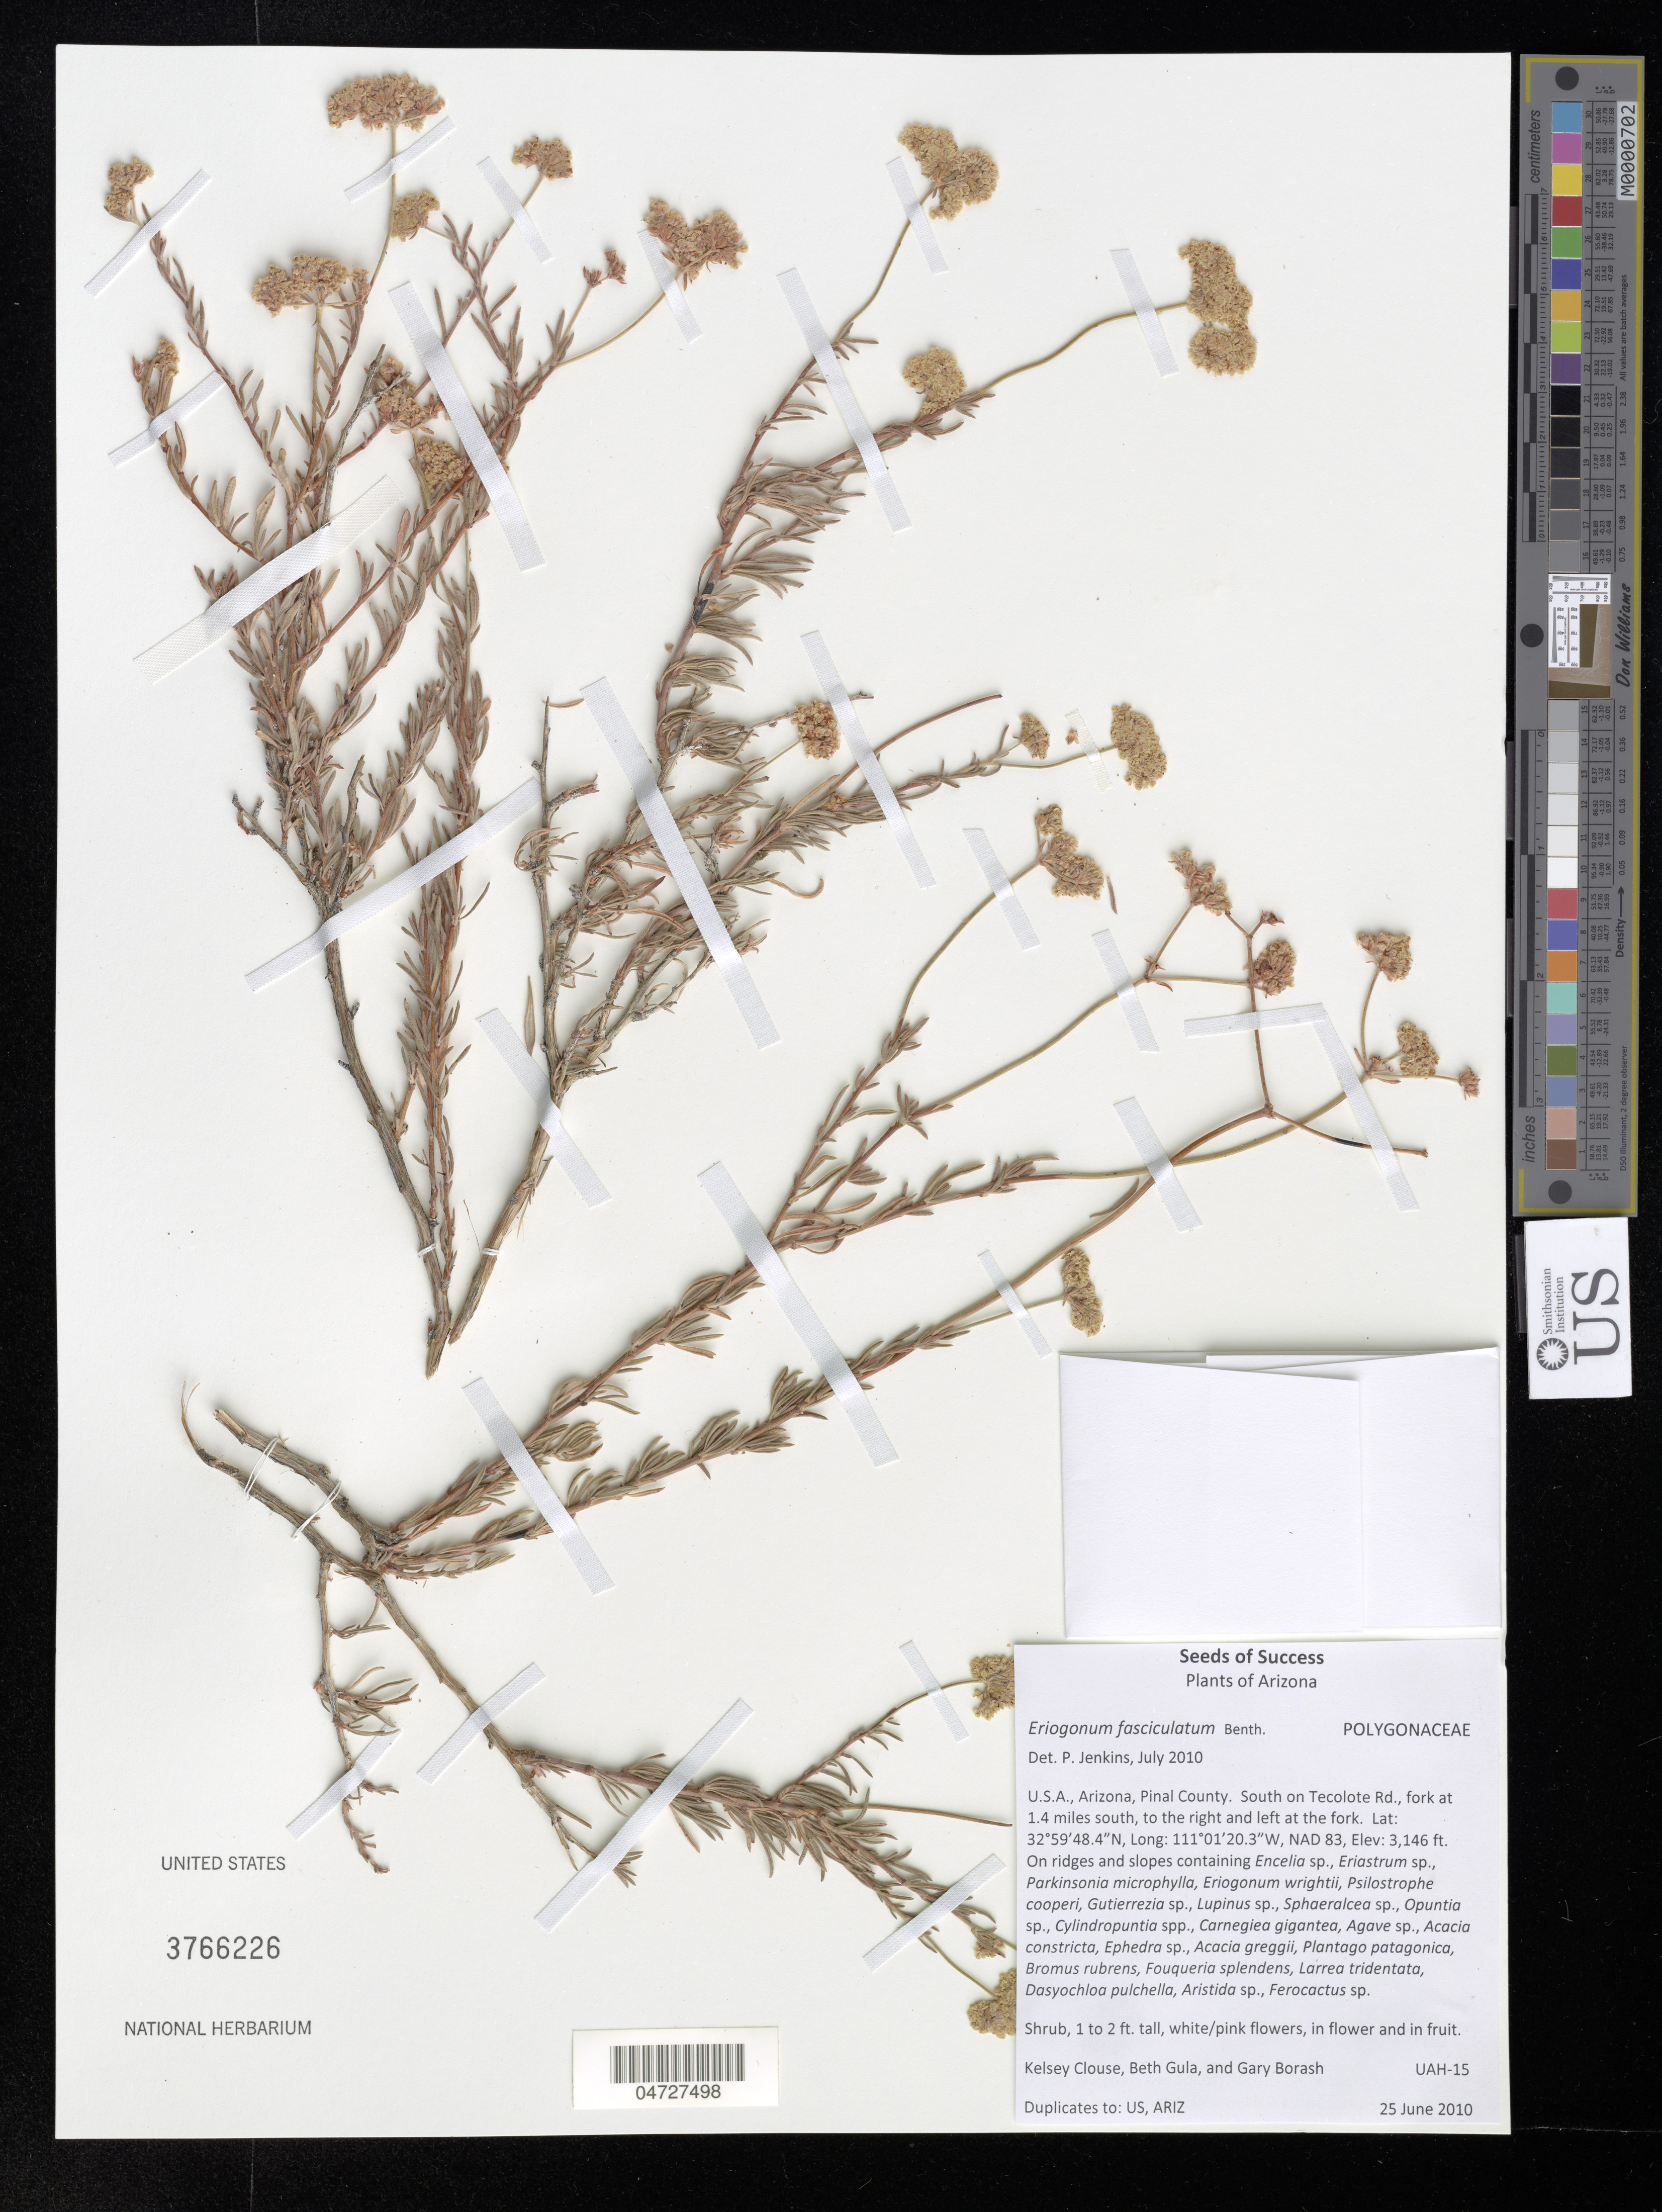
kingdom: Plantae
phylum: Tracheophyta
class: Magnoliopsida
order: Caryophyllales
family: Polygonaceae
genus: Eriogonum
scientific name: Eriogonum fasciculatum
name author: Benth.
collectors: K. Clouse, B. Gula & G. Borash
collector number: UAH-15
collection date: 2010-06-25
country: United States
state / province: Arizona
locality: Pinal County. South on Tecolote Rd., fort at 1.4 miles south, to the right and left at the fork.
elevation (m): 959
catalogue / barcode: US 3766226